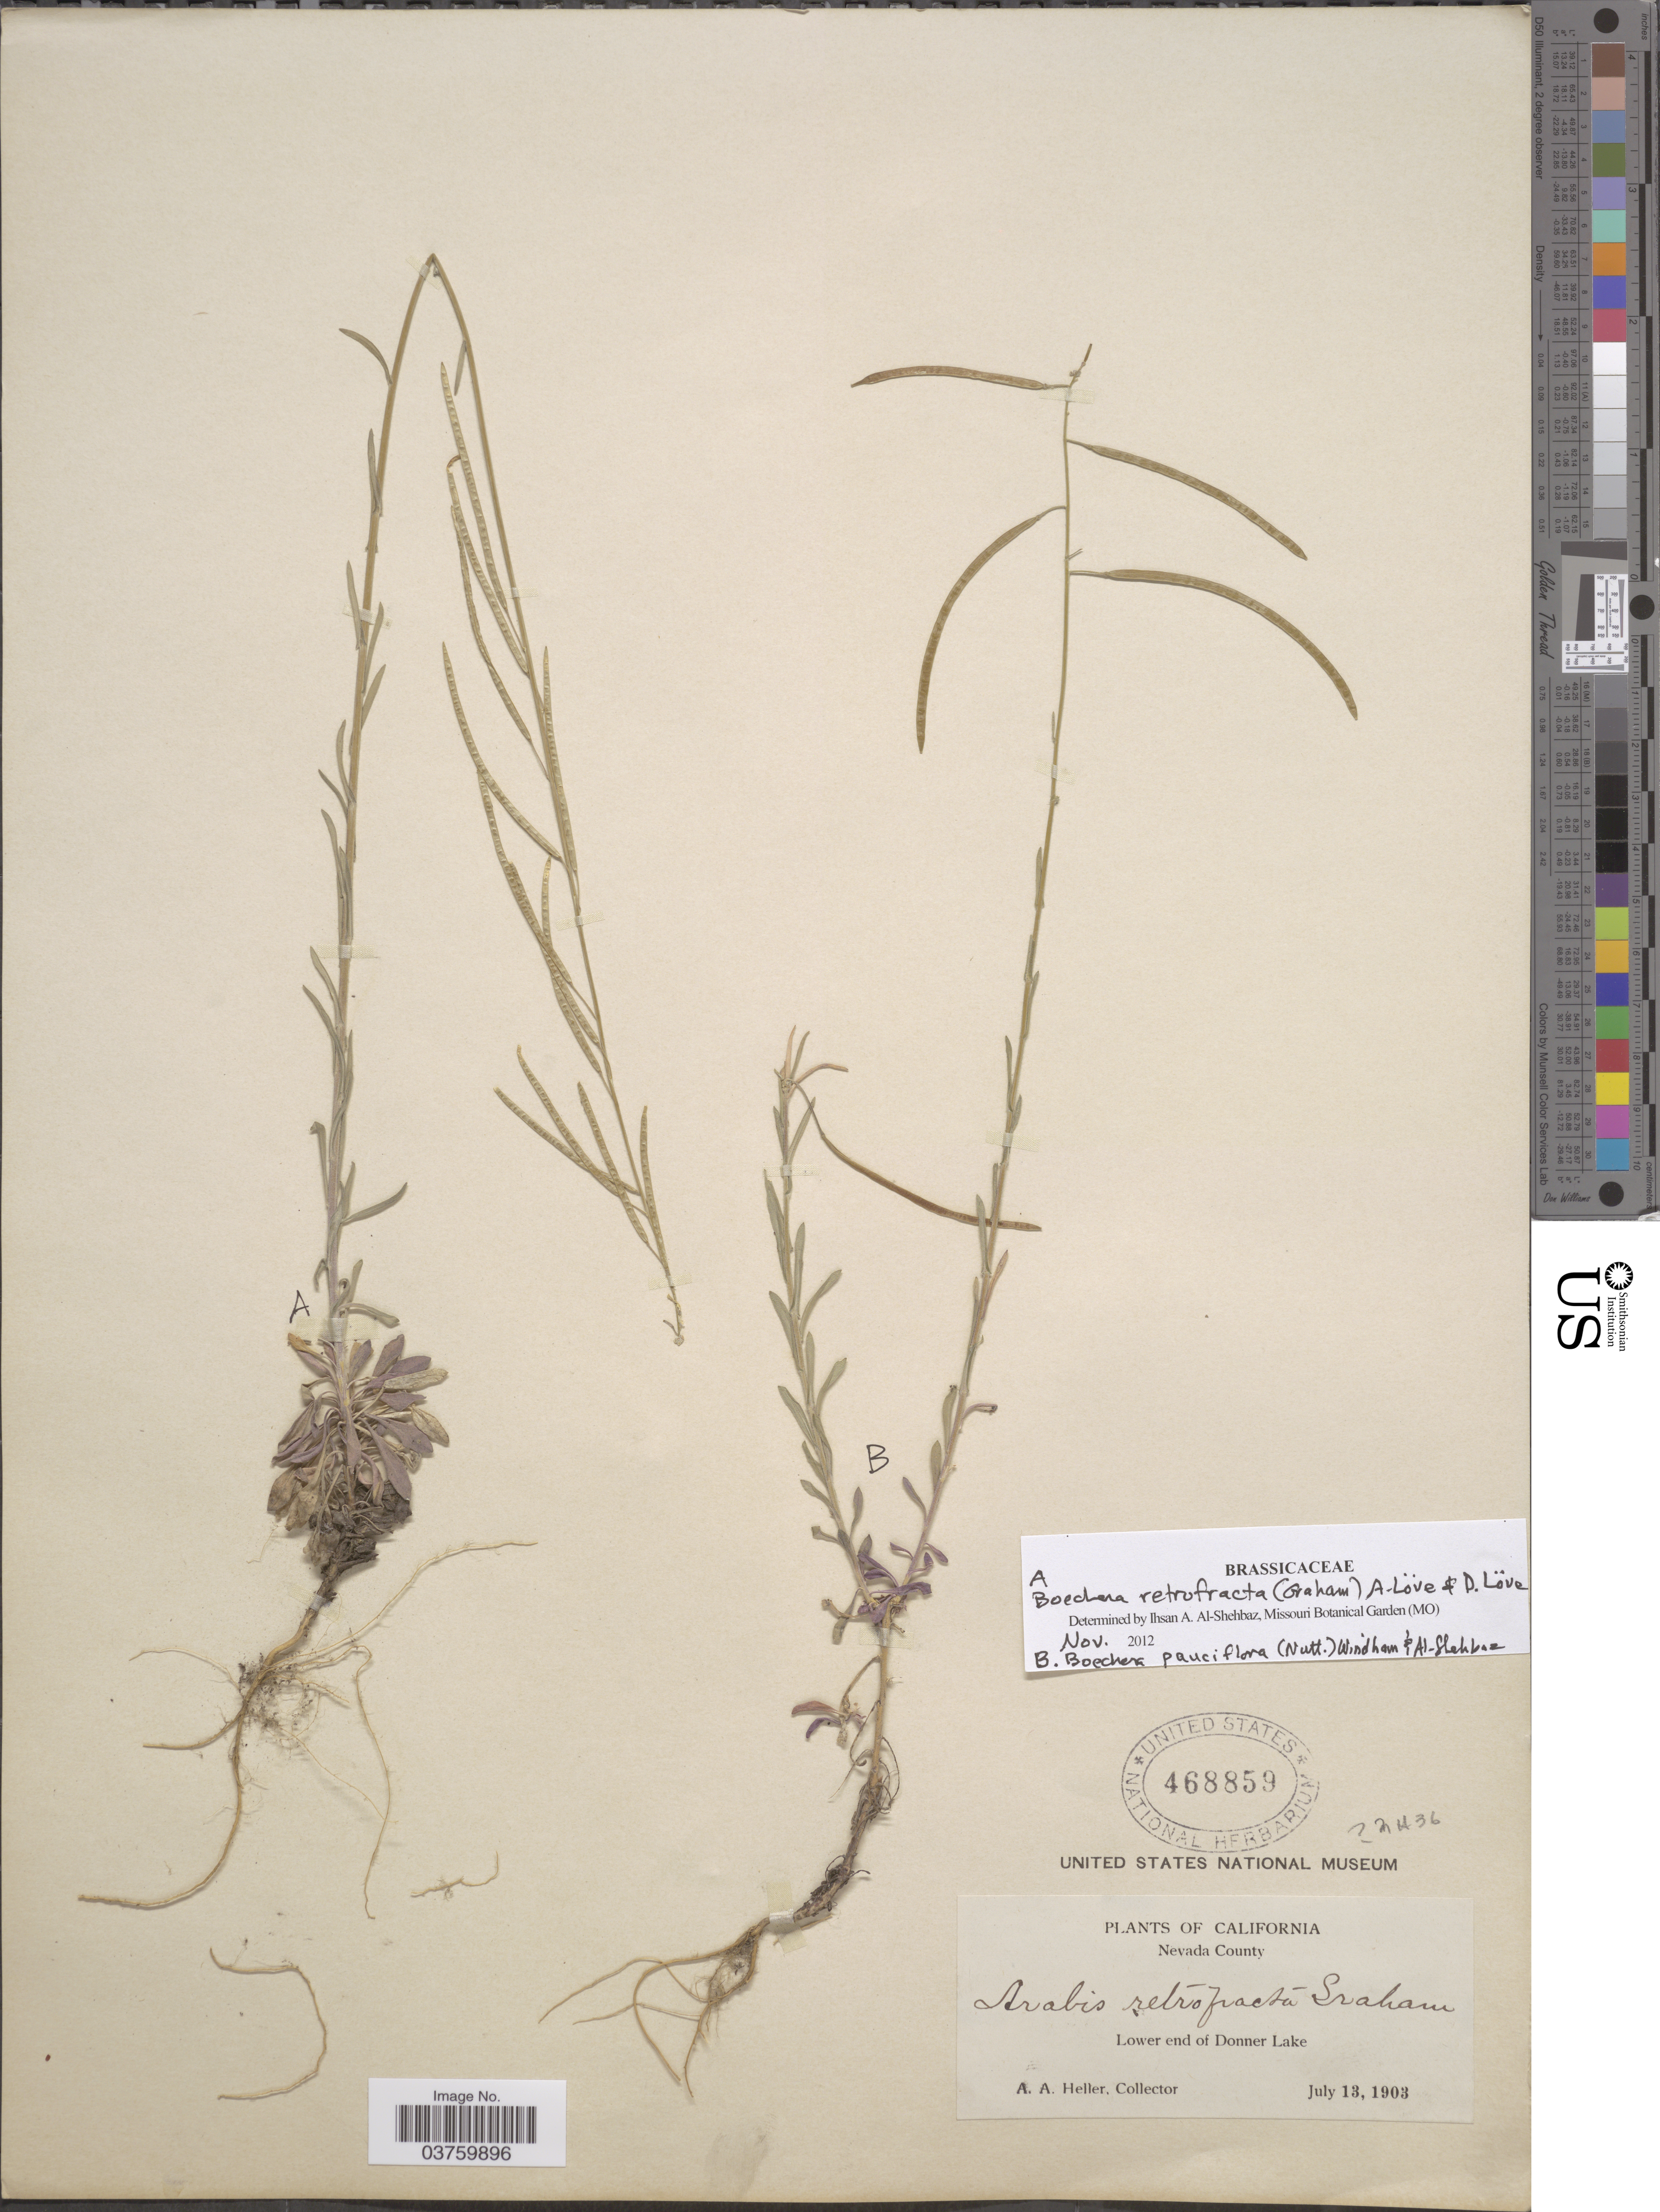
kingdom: Plantae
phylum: Tracheophyta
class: Magnoliopsida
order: Brassicales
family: Brassicaceae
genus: Boechera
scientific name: Boechera retrofracta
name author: (Graham) Á. Löve & D. Löve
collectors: A. A. Heller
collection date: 1903-07-13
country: United States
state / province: California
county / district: Nevada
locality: Nevada County. Lower end of Donner Lake.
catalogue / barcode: US 468859